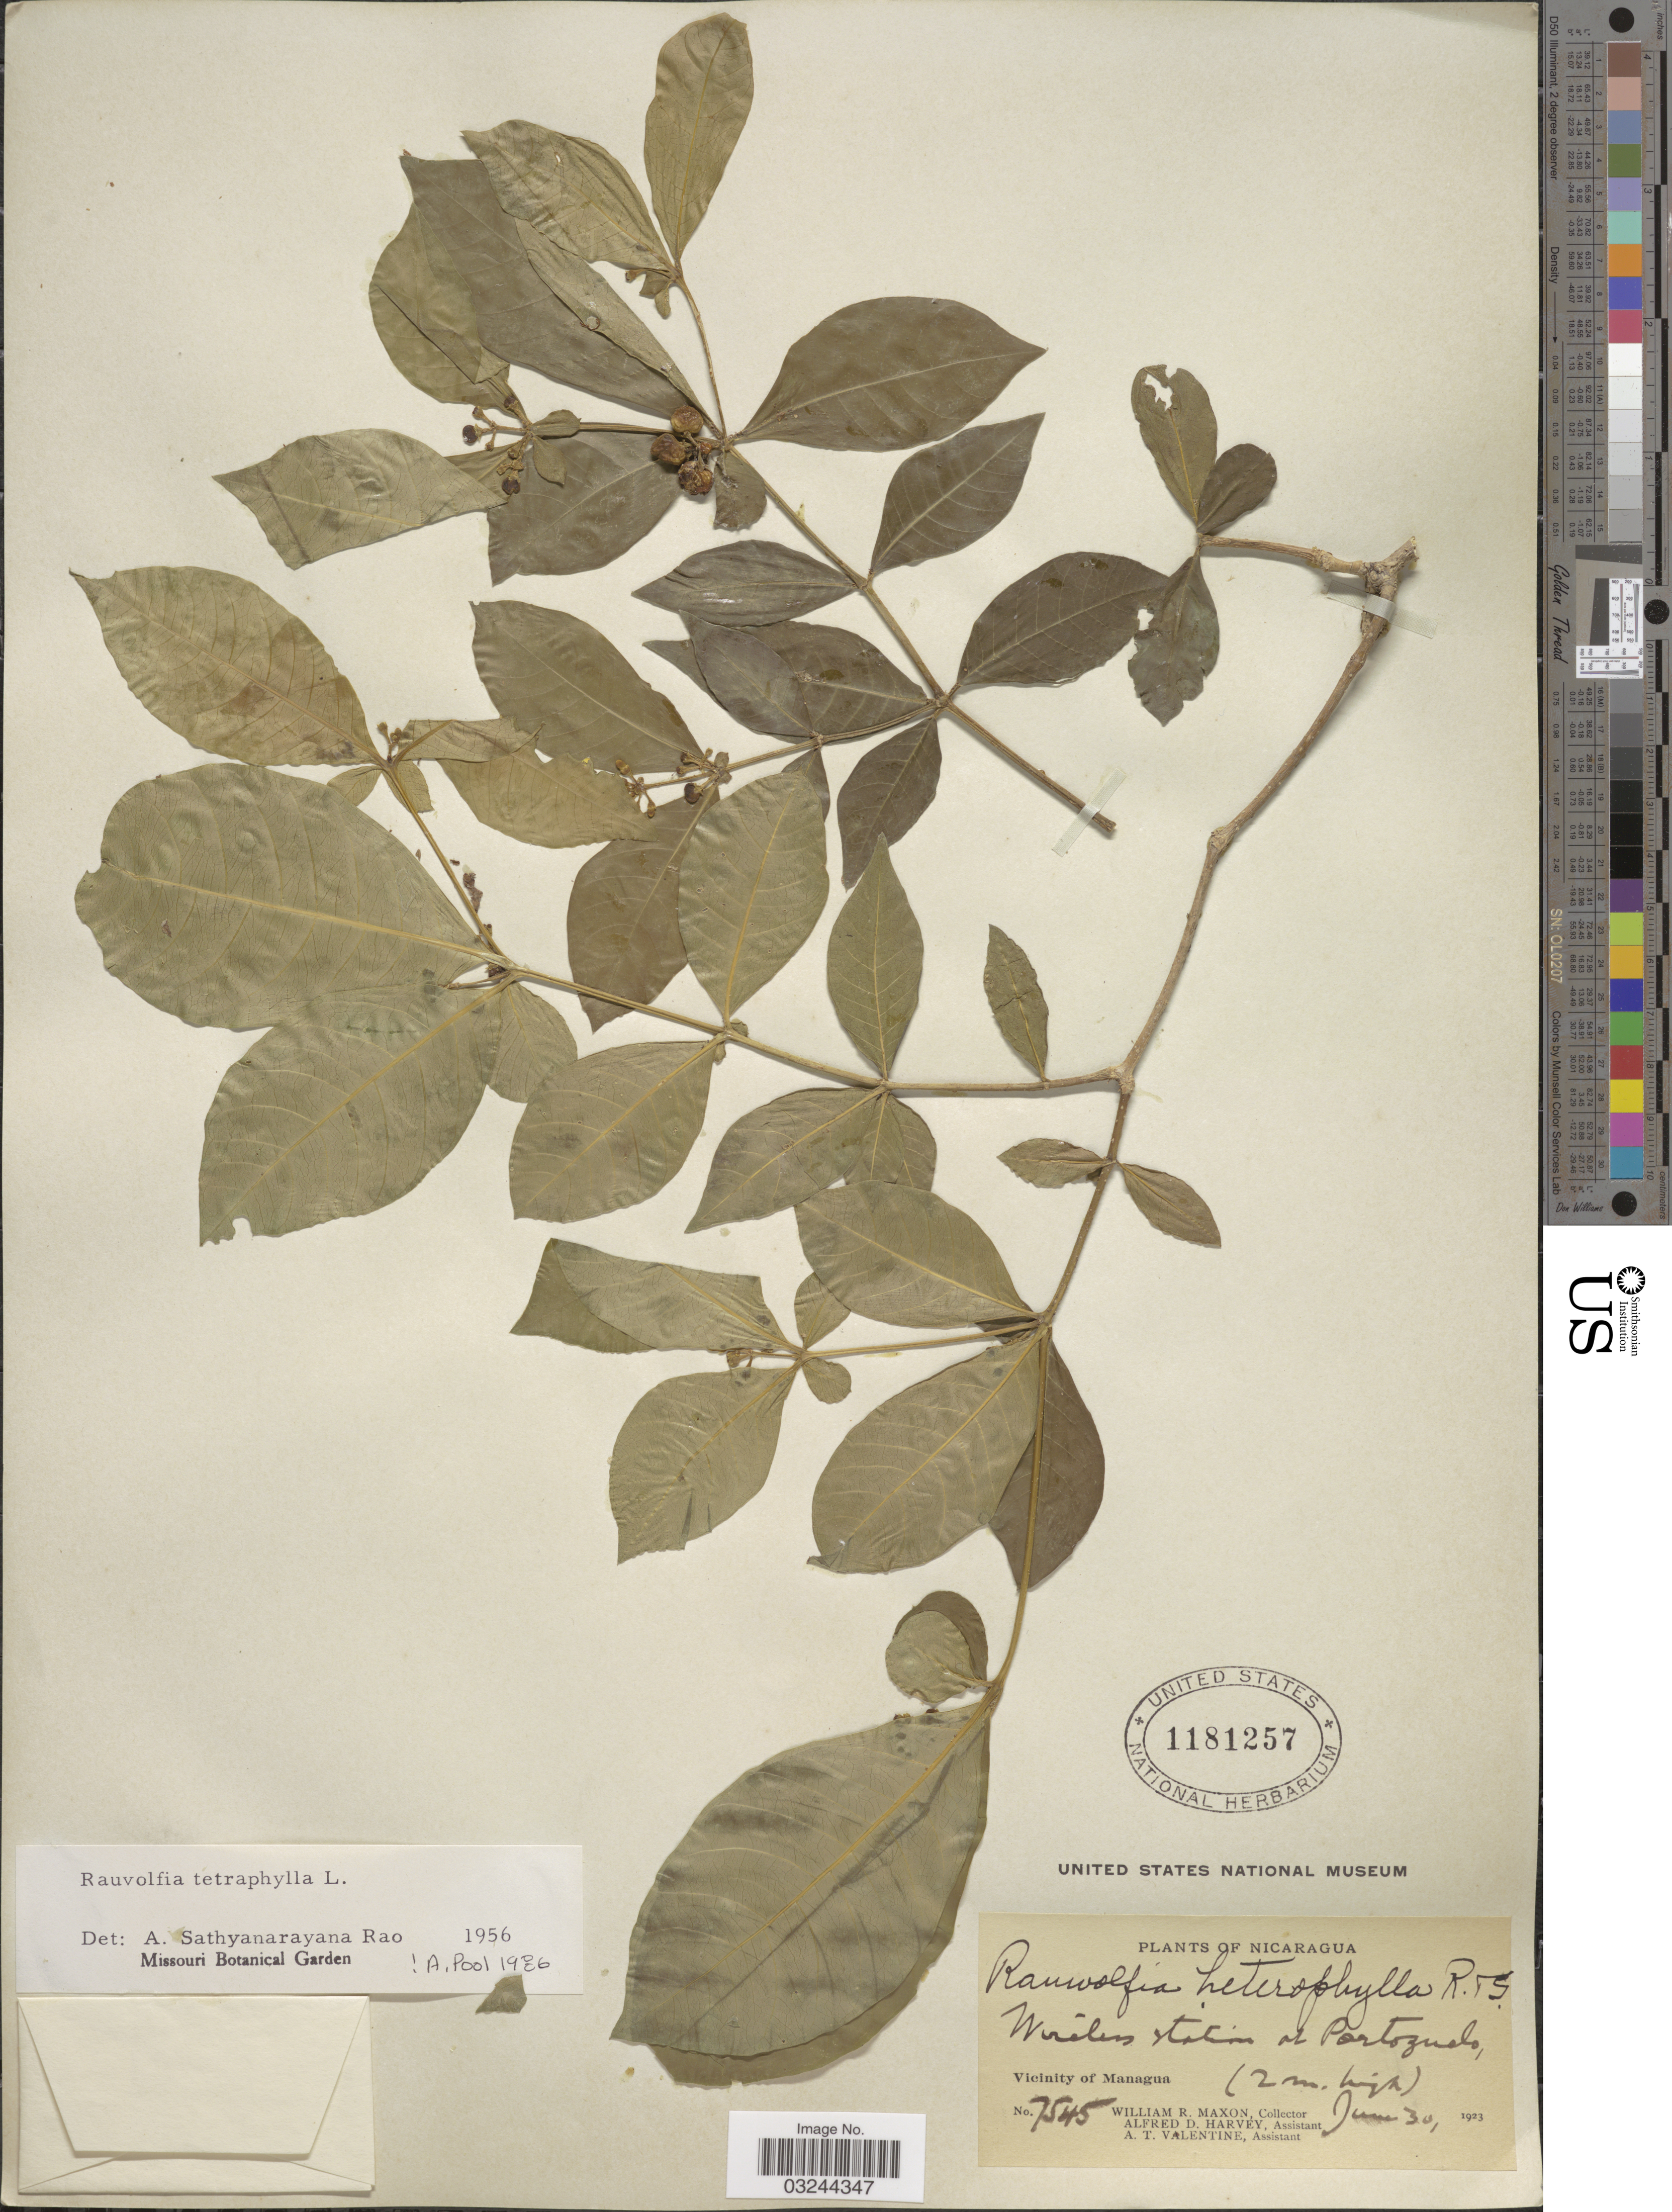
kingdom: Plantae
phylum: Tracheophyta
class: Magnoliopsida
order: Gentianales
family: Apocynaceae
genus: Rauvolfia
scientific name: Rauvolfia tetraphylla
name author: L.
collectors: W. R. Maxon, A. D. Harvey & A. Valentine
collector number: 7545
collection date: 1923-06-30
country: Nicaragua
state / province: Managua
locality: Wireless station at Portozuelo, Vicinity of Managua.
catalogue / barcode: US 1181257